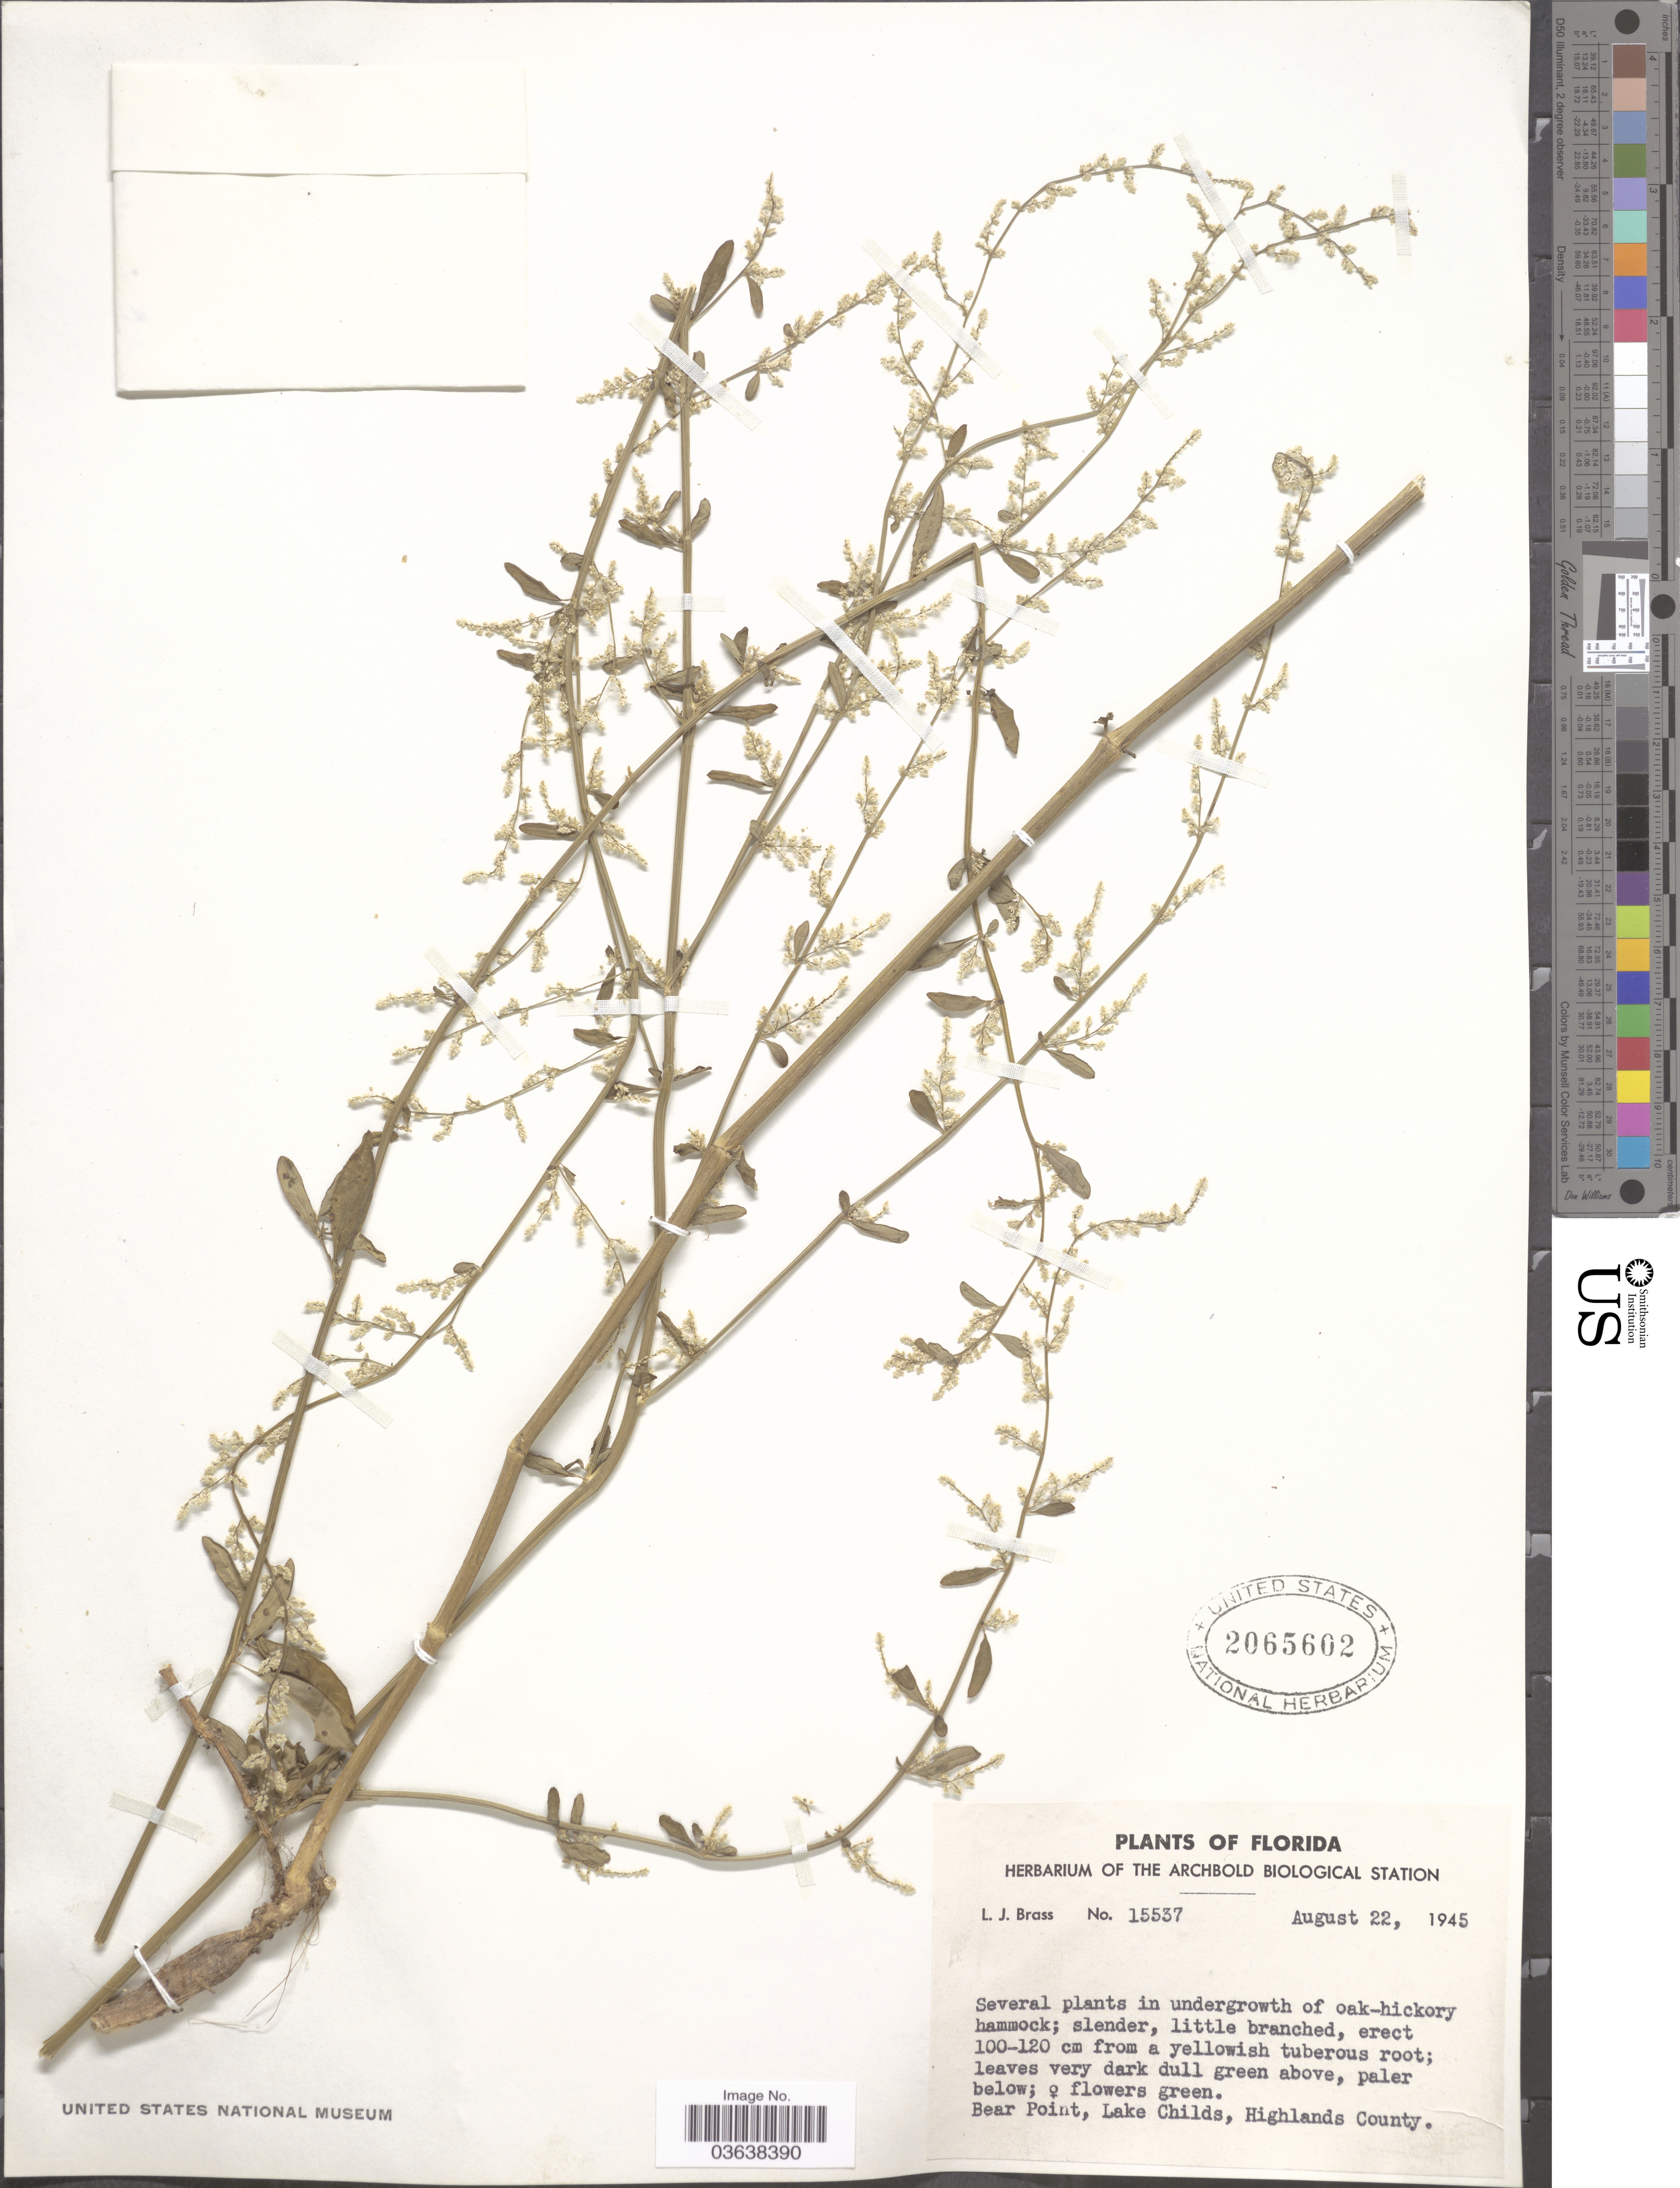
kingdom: Plantae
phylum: Tracheophyta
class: Magnoliopsida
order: Caryophyllales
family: Amaranthaceae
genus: Iresine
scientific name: Iresine celosia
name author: L.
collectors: L. J. Brass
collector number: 15537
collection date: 1945-08-22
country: United States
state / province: Florida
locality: Bear Point, Lake Childs, Highlands County.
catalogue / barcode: US 2065602